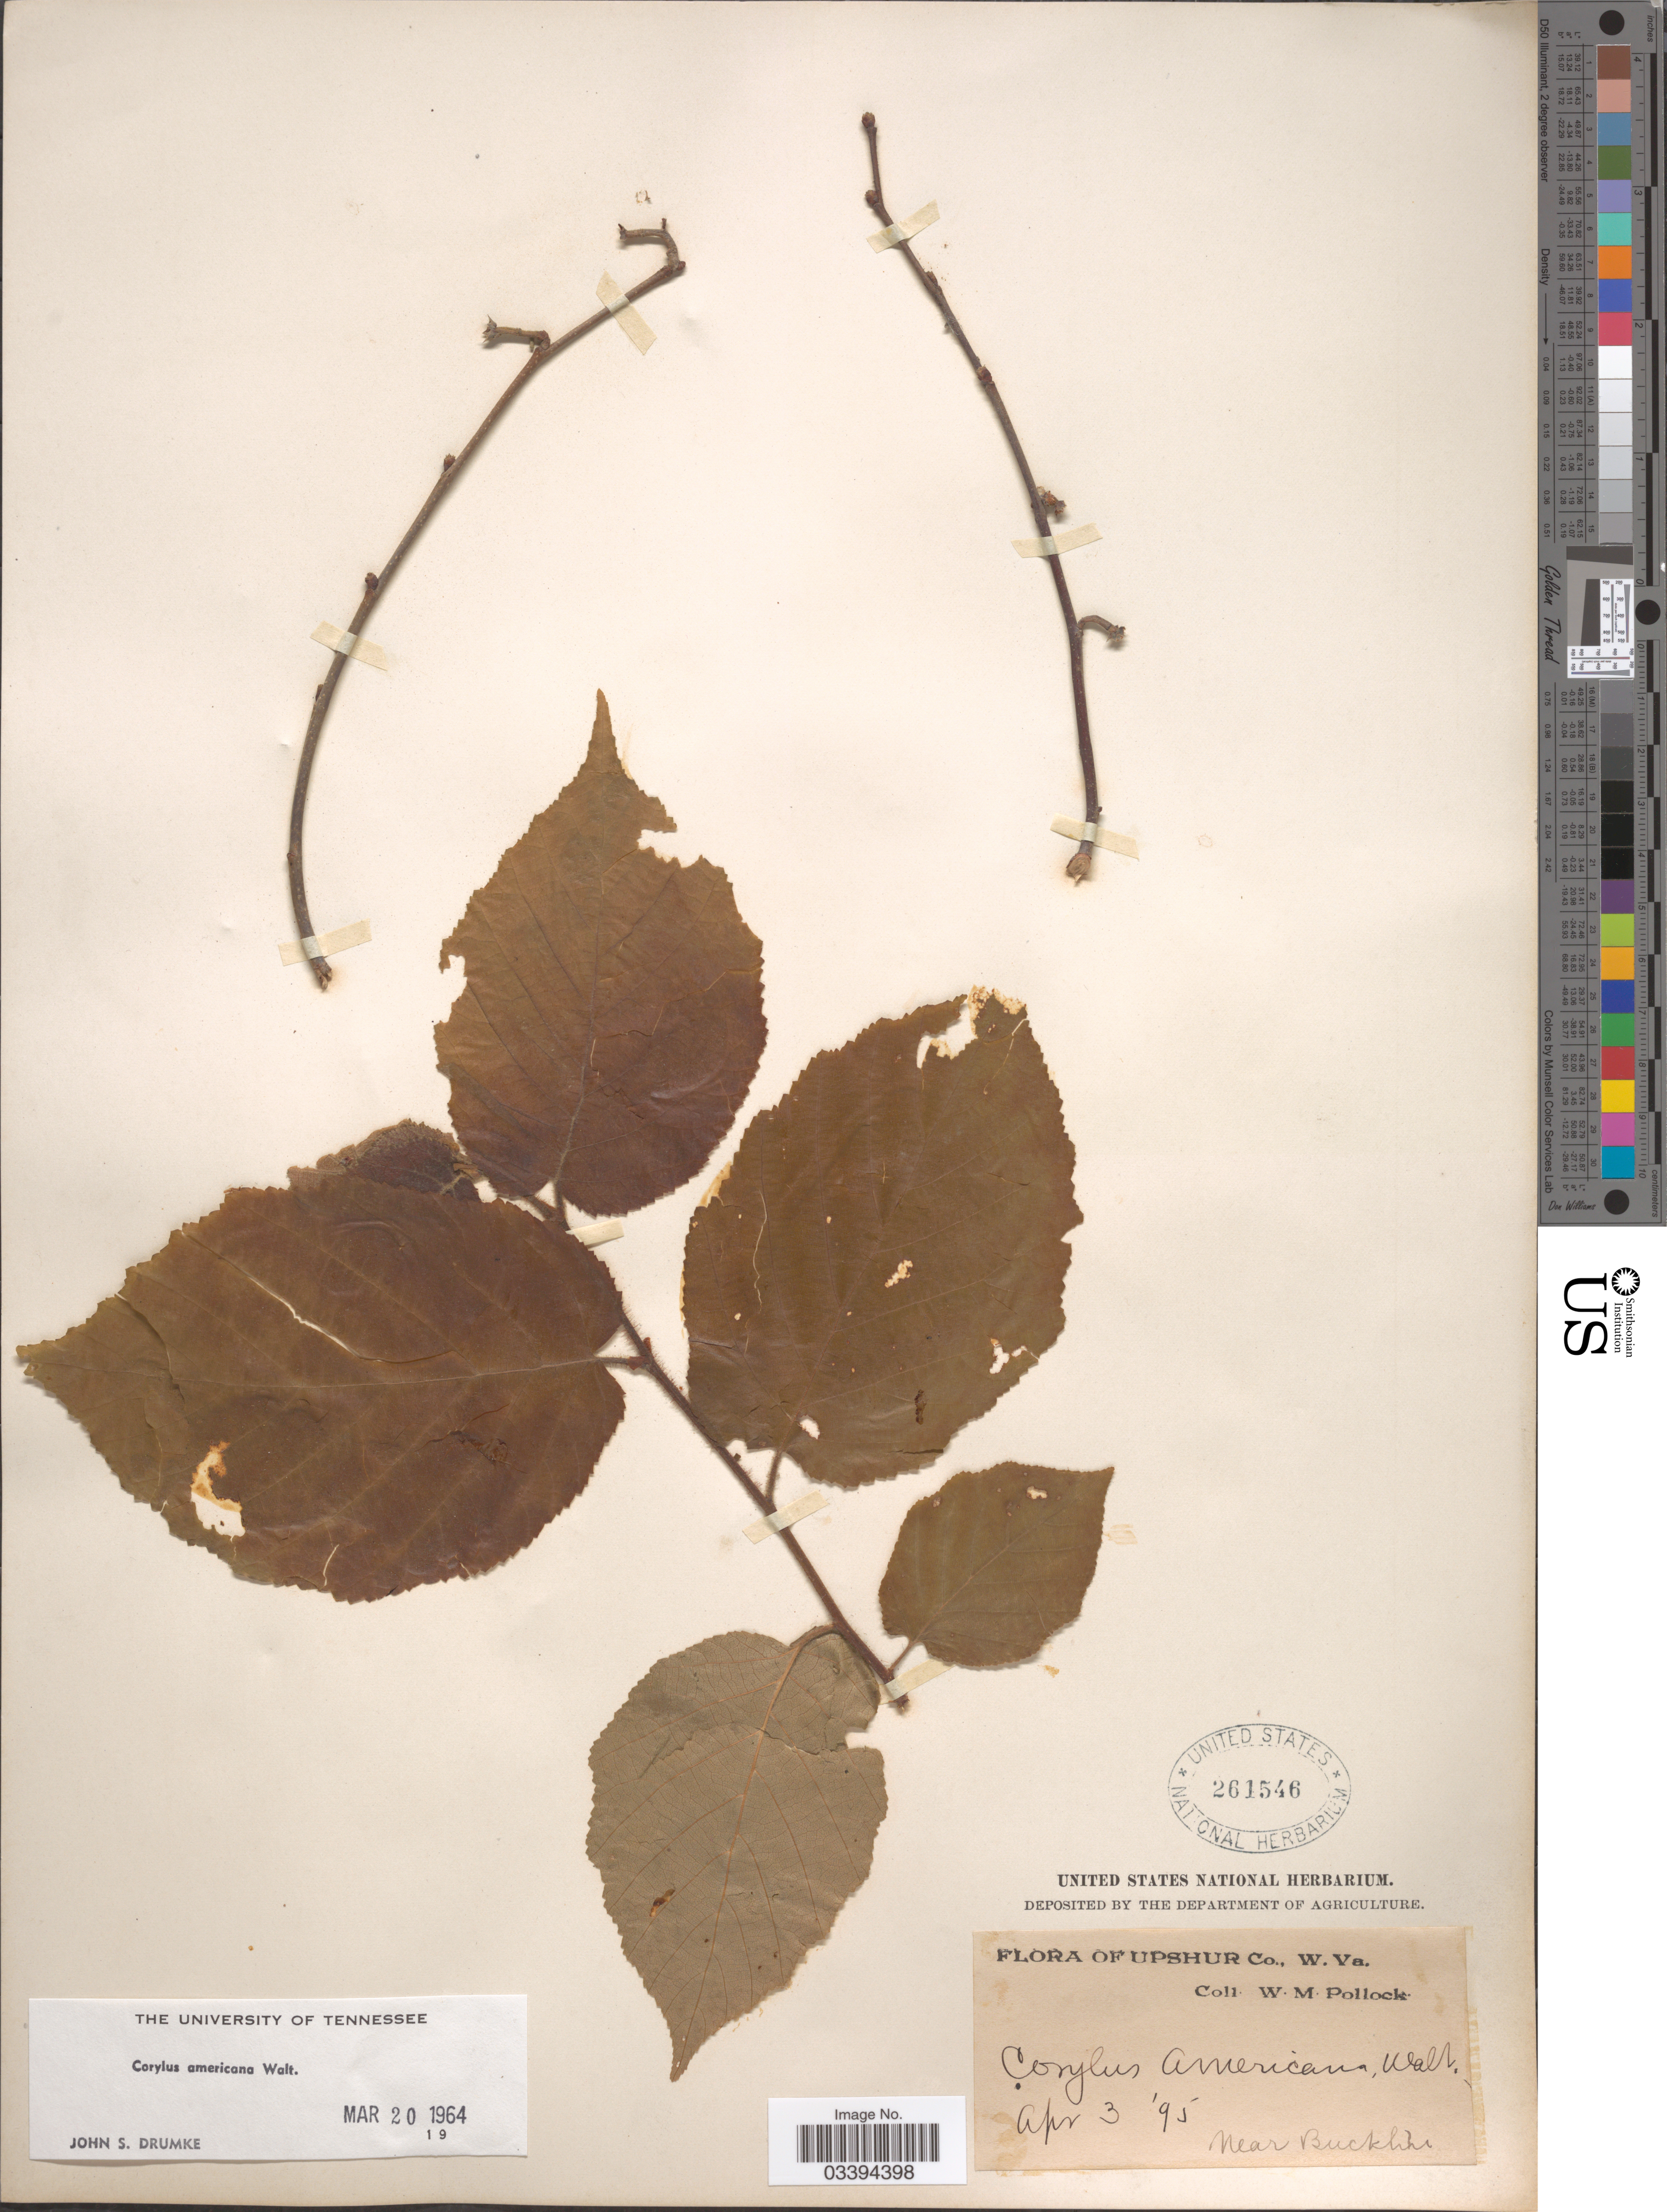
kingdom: Plantae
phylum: Tracheophyta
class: Magnoliopsida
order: Fagales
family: Betulaceae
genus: Corylus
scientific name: Corylus americana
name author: Walter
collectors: W. M. Pollock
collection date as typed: Transcribed d/m/y: 3/4/95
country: United States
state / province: West Virginia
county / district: Upshur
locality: Near Bucklin.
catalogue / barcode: US 261546